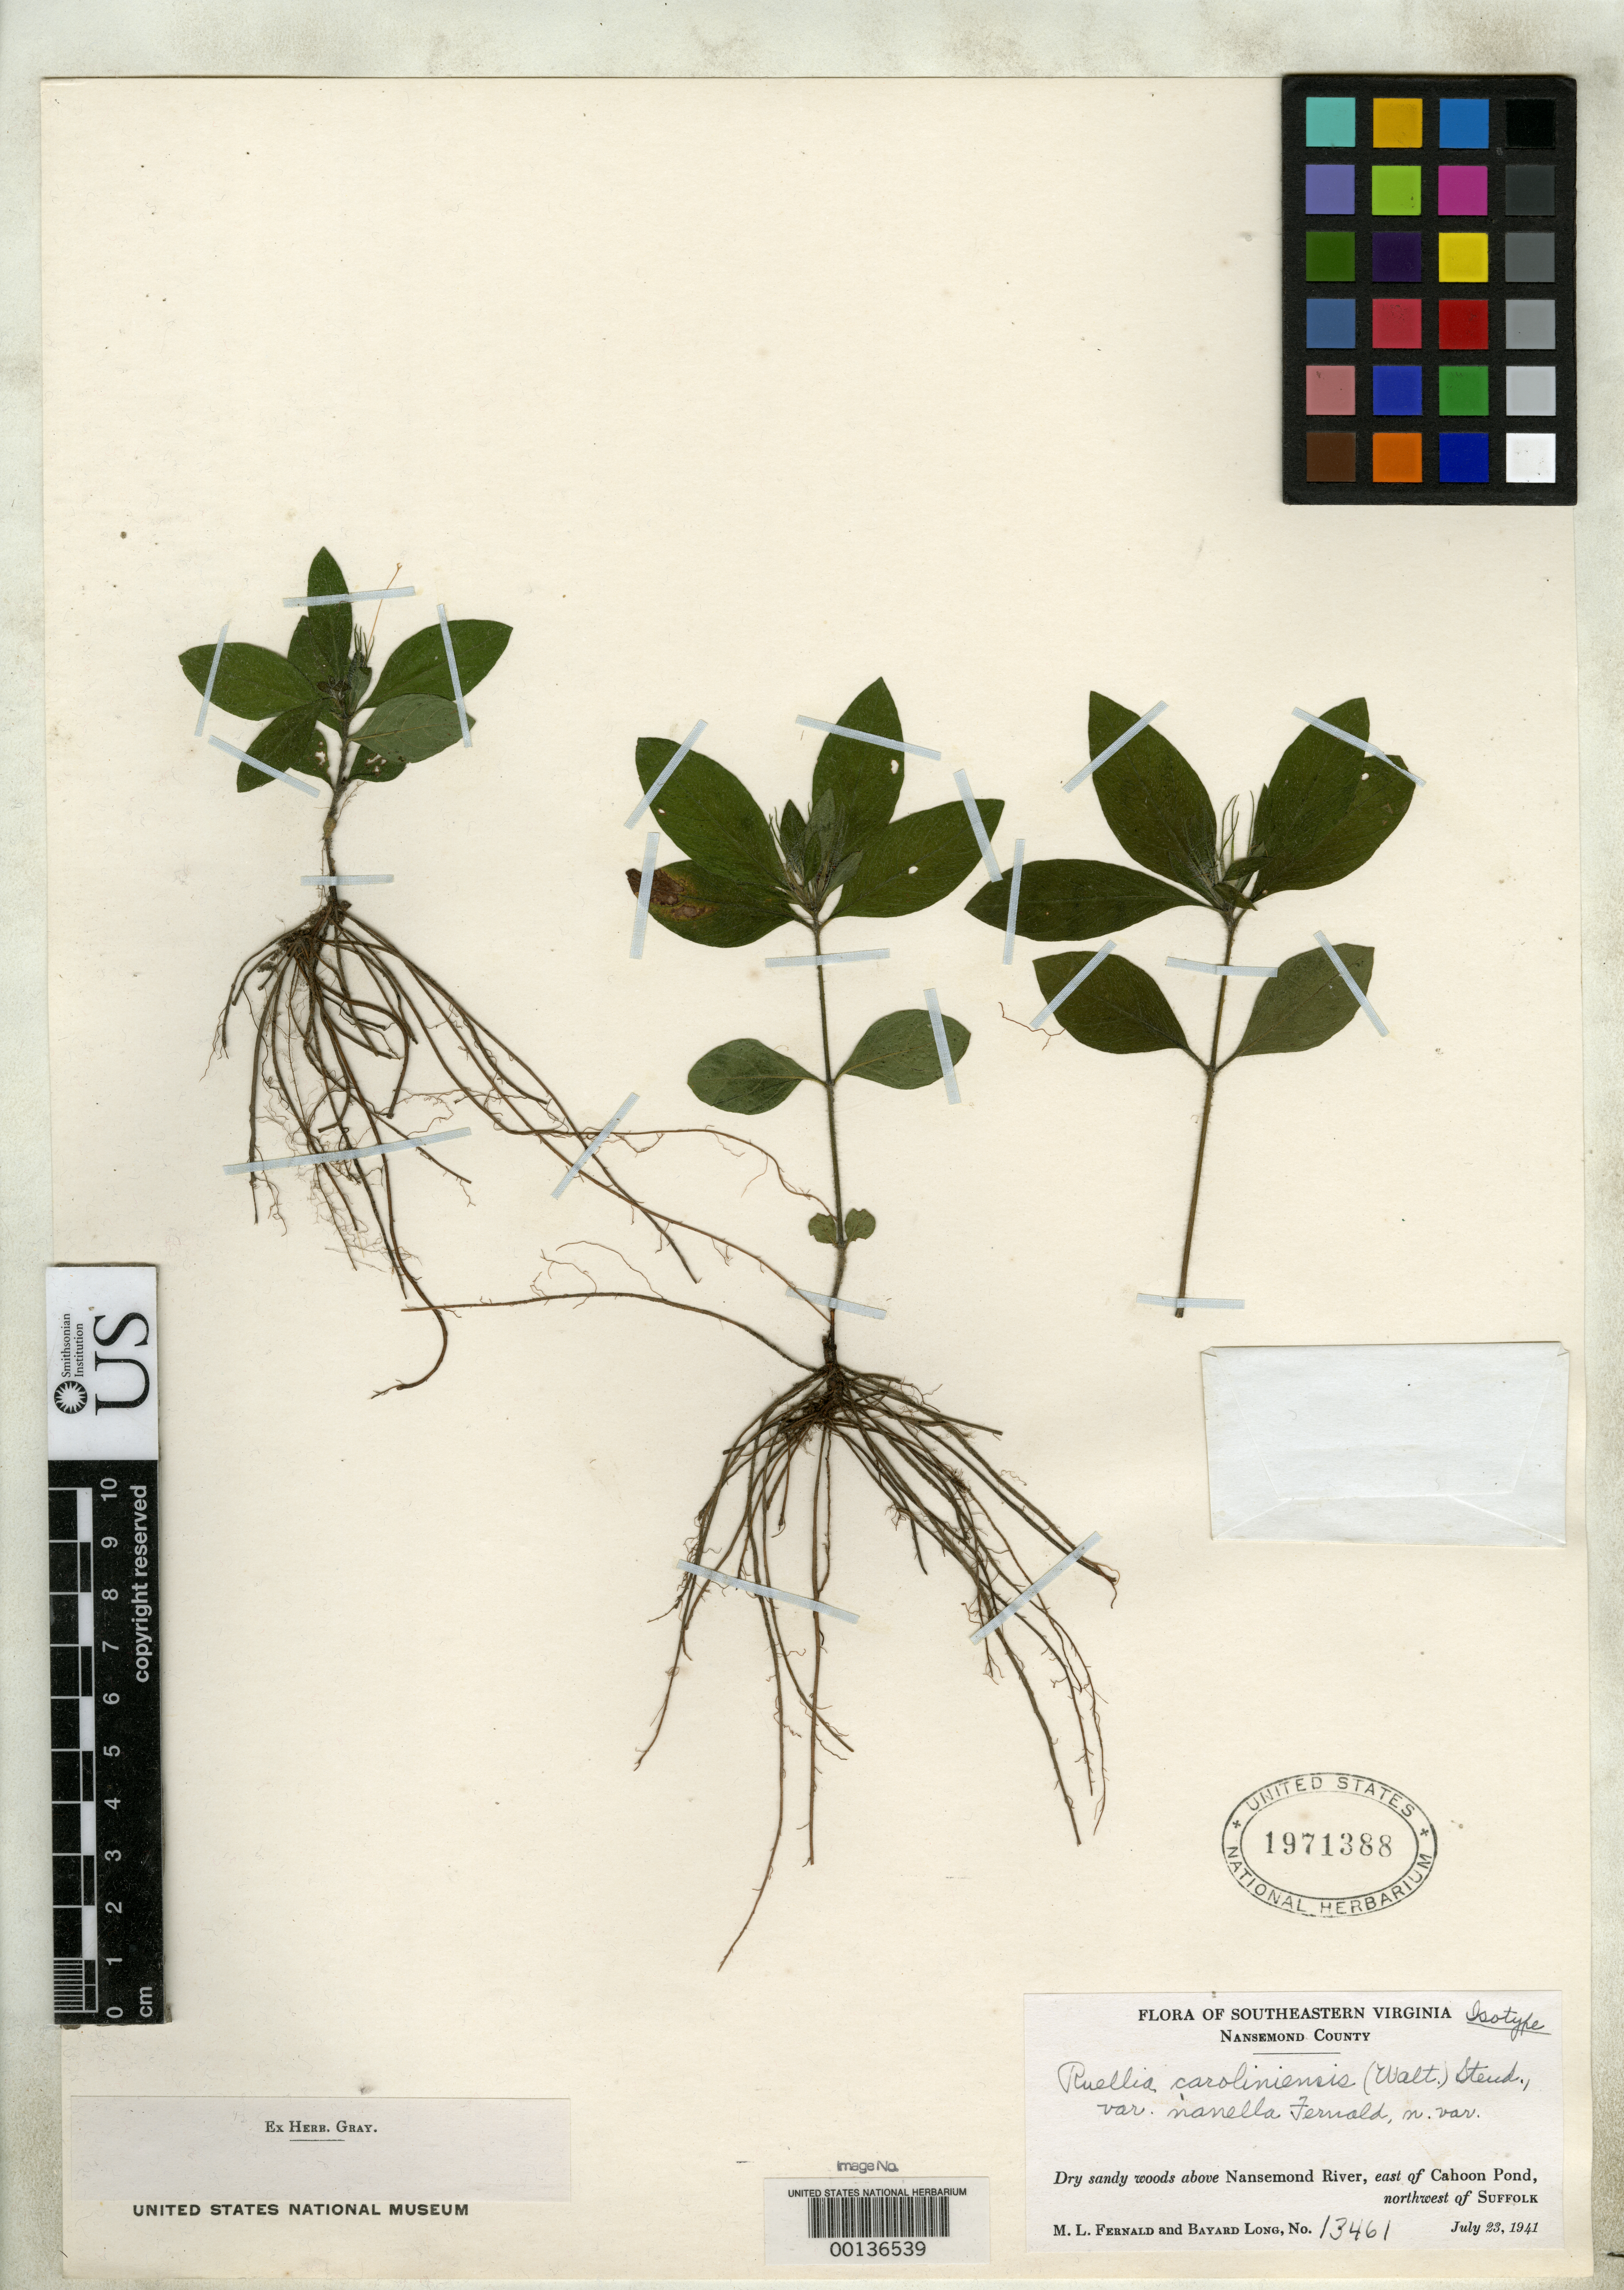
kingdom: Plantae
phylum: Tracheophyta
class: Magnoliopsida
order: Lamiales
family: Acanthaceae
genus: Ruellia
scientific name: Ruellia caroliniensis var. nanella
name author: Fernald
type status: Isotype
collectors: M. L. Fernald & B. H. Long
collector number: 13461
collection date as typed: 23 Jul 1941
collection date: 1941-07-23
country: United States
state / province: Virginia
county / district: City of Suffolk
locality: Suffolk River, E of Cahoon pond, NW of Suffolk.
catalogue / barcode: US 1971388